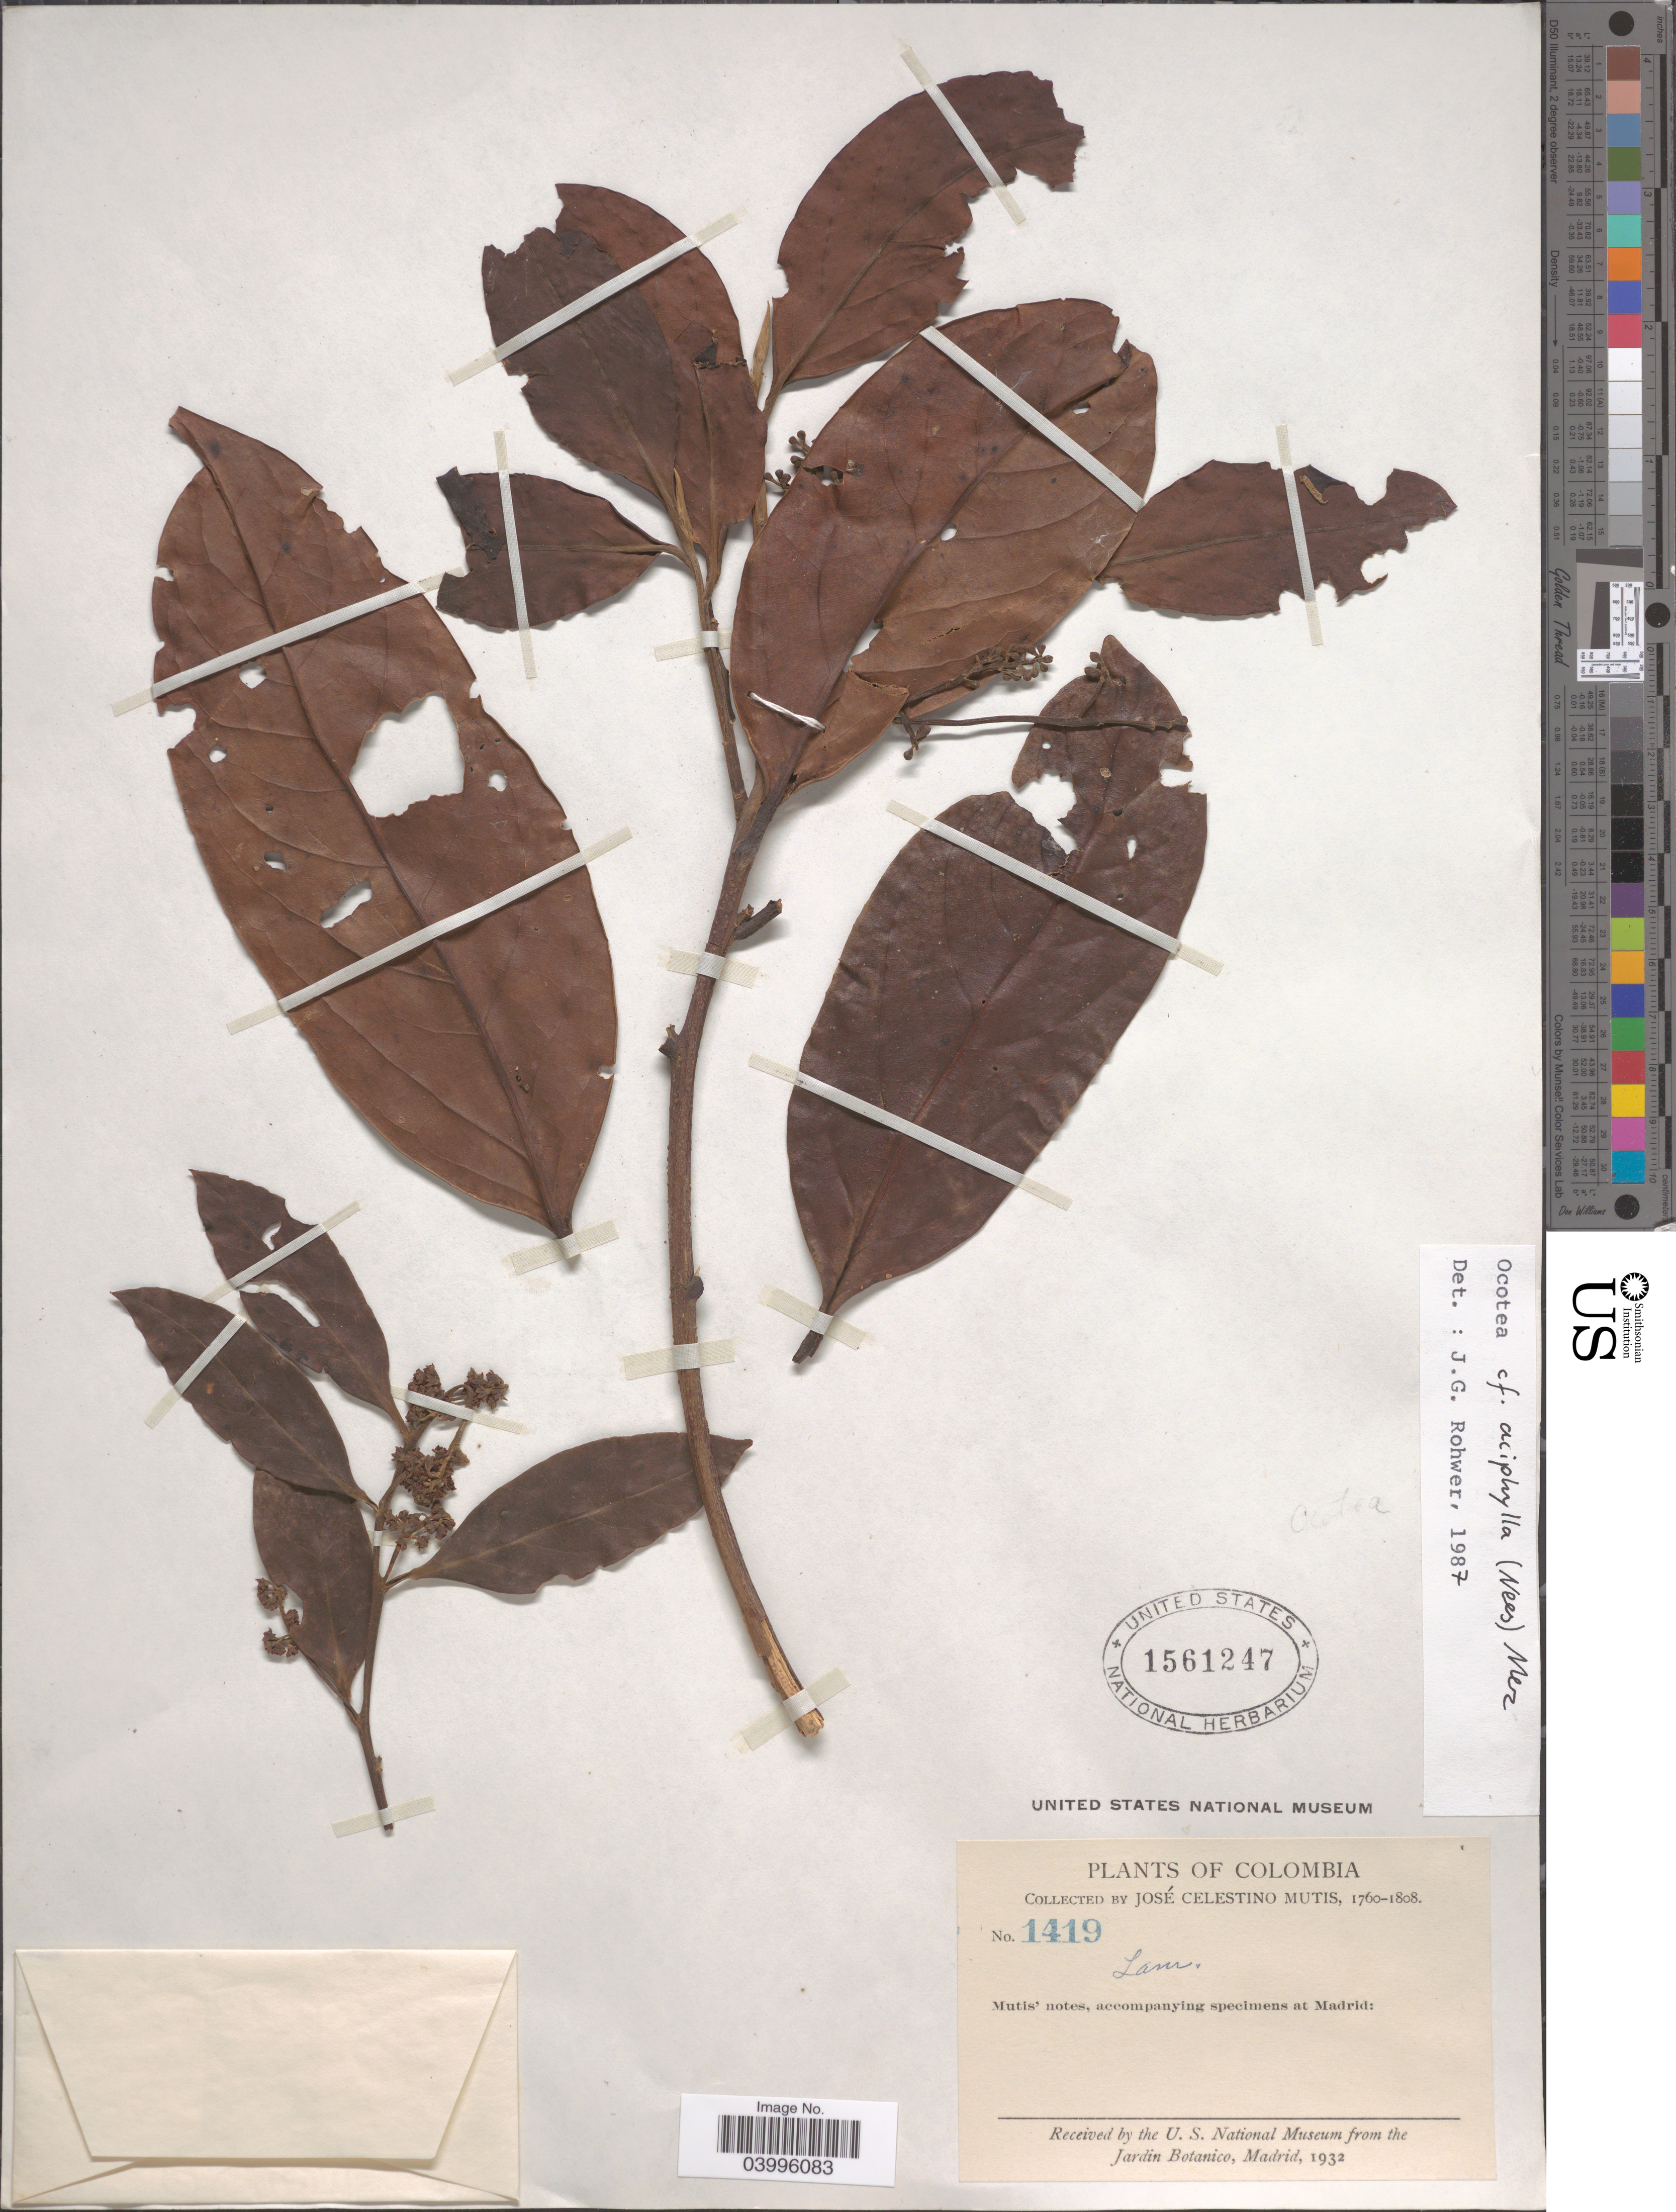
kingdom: Plantae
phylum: Tracheophyta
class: Magnoliopsida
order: Laurales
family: Lauraceae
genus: Ocotea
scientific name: Ocotea aciphylla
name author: (Nees & Mart.) Mez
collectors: J. C. B. Mutis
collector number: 1419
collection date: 1760/1808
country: Colombia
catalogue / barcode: US 1561247